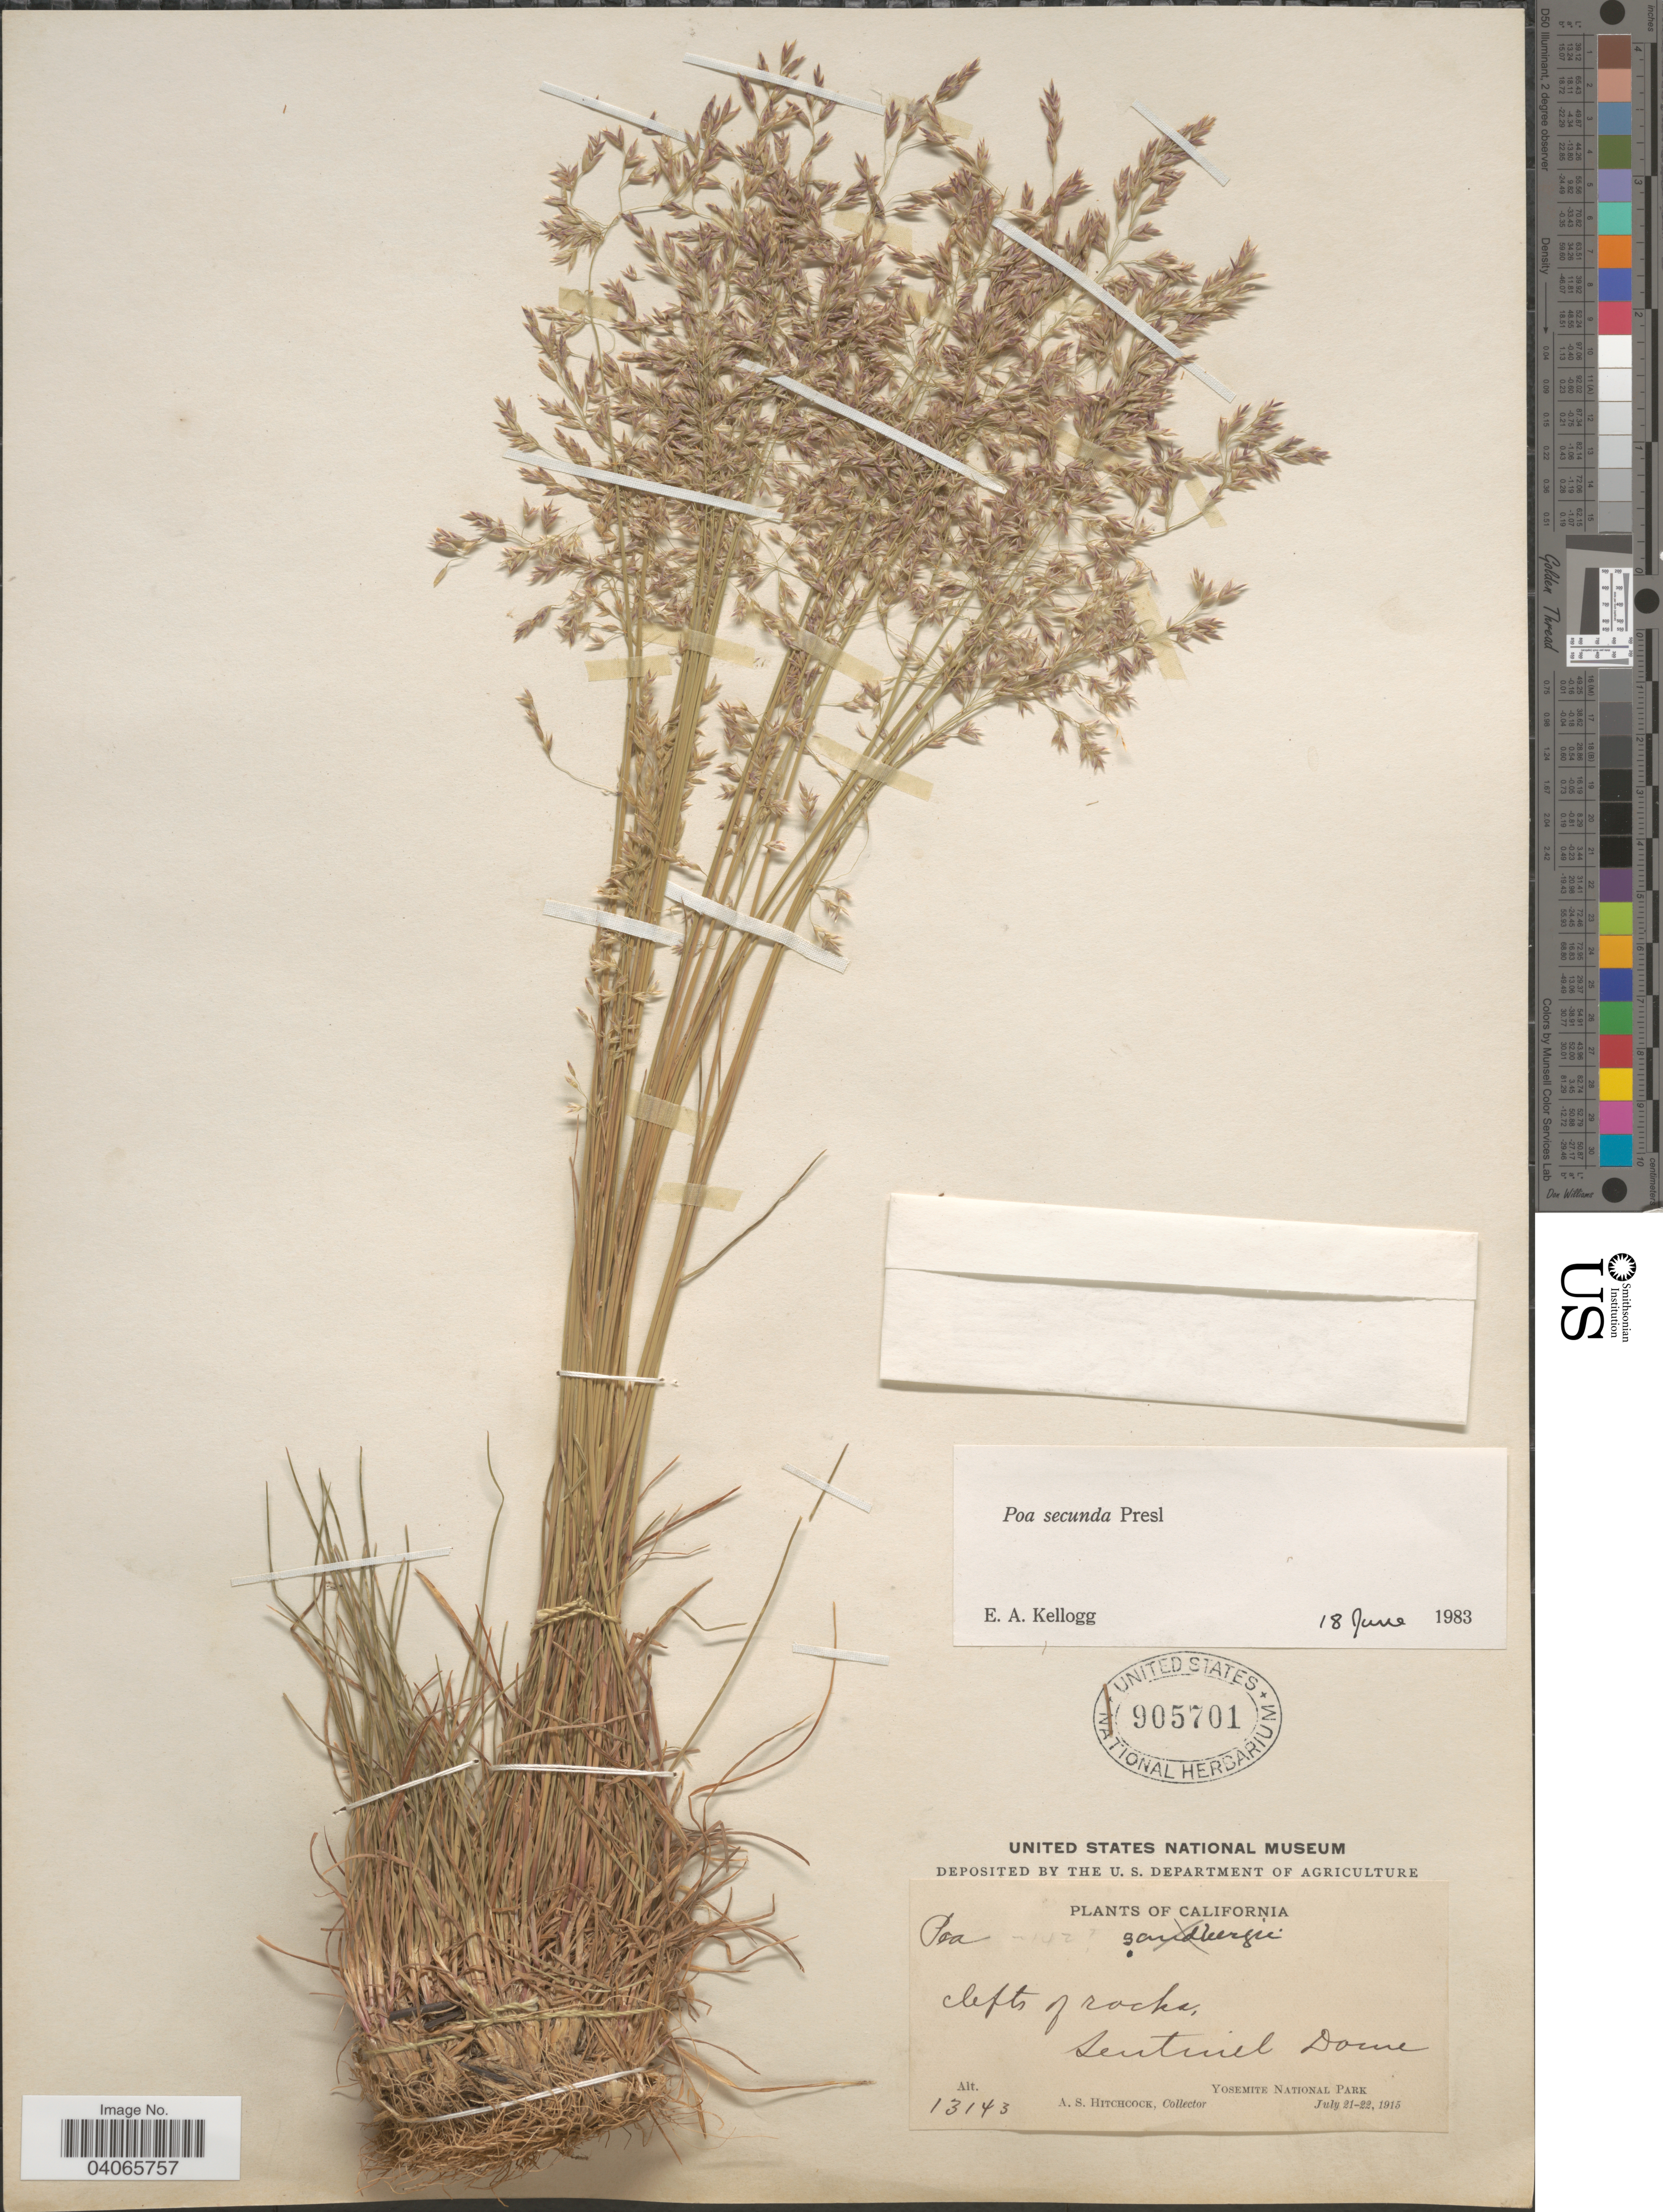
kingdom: Plantae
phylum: Tracheophyta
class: Liliopsida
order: Poales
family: Poaceae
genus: Poa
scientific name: Poa secunda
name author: J. Presl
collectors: A. S. Hitchcock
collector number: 13143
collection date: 1915-07-21/1915-07-22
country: United States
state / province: California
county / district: Mariposa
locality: Sentinel Dome. Yosemite National Park.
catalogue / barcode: US 905701